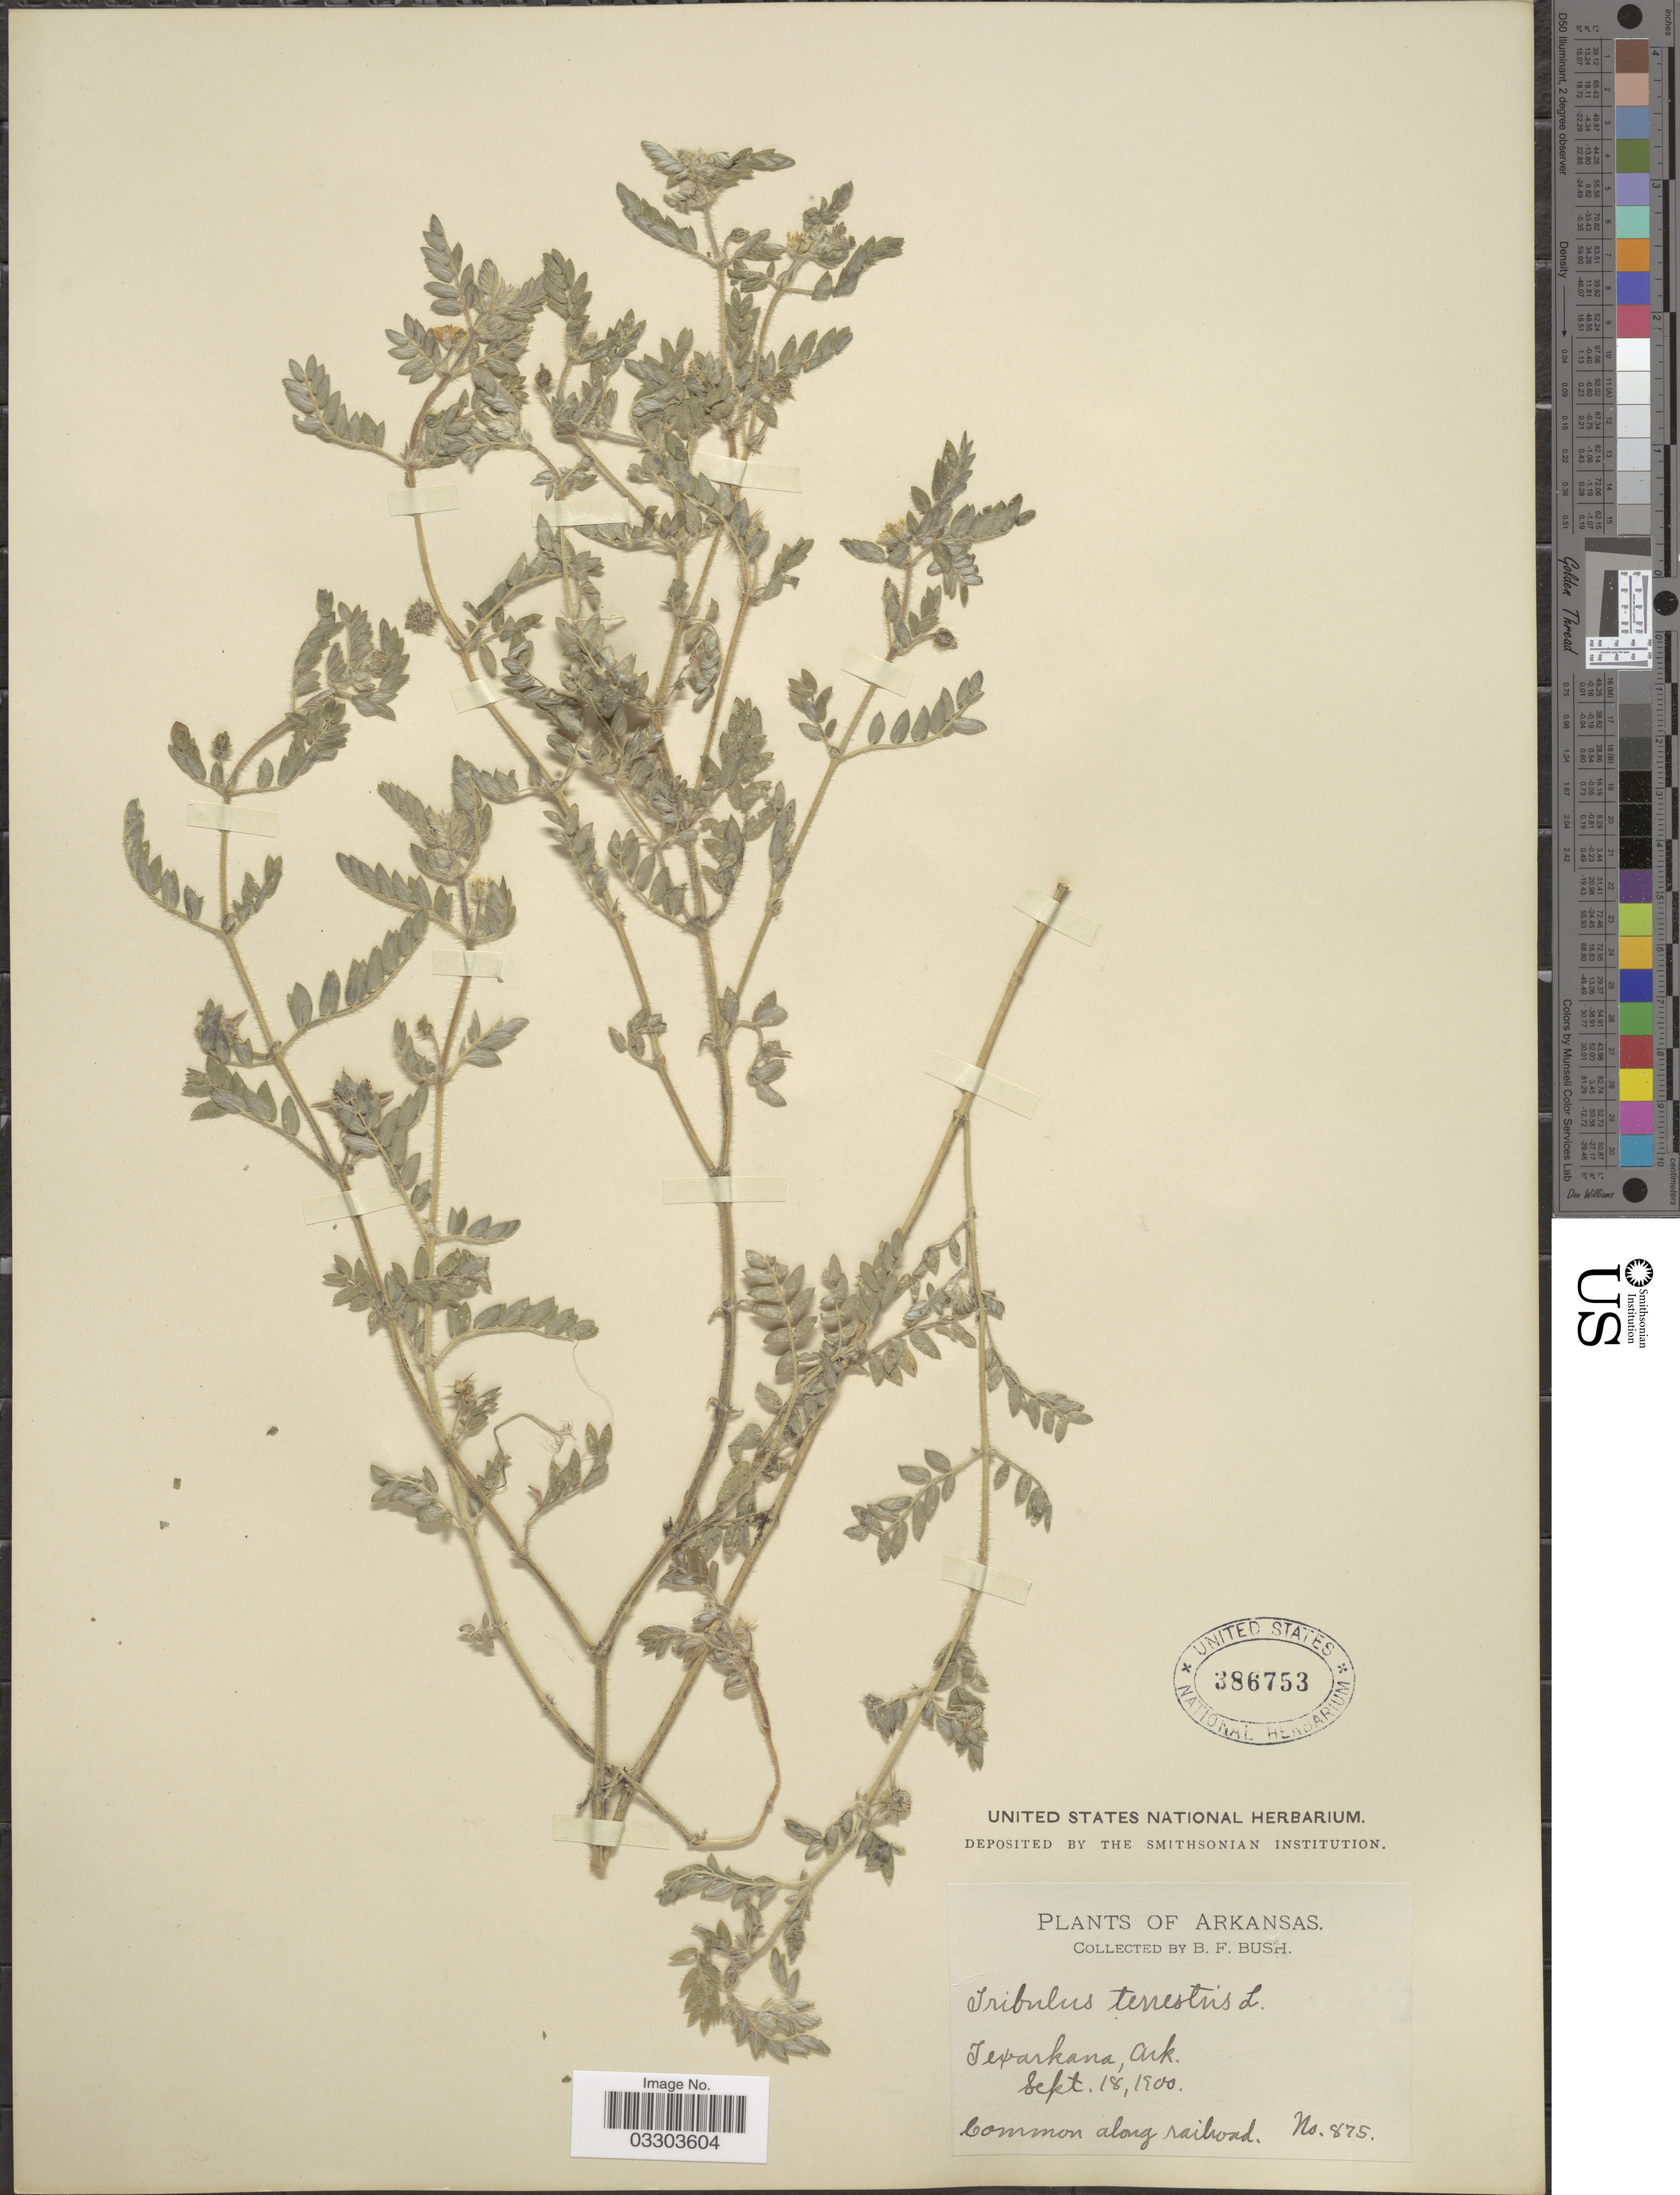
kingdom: Plantae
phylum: Tracheophyta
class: Magnoliopsida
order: Zygophyllales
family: Zygophyllaceae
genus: Tribulus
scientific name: Tribulus terrestris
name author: L.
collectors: B. F. Bush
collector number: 875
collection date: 1900-09-18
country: United States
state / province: Arkansas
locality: Texarkana, Ark. Along railroad.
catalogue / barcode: US 386753